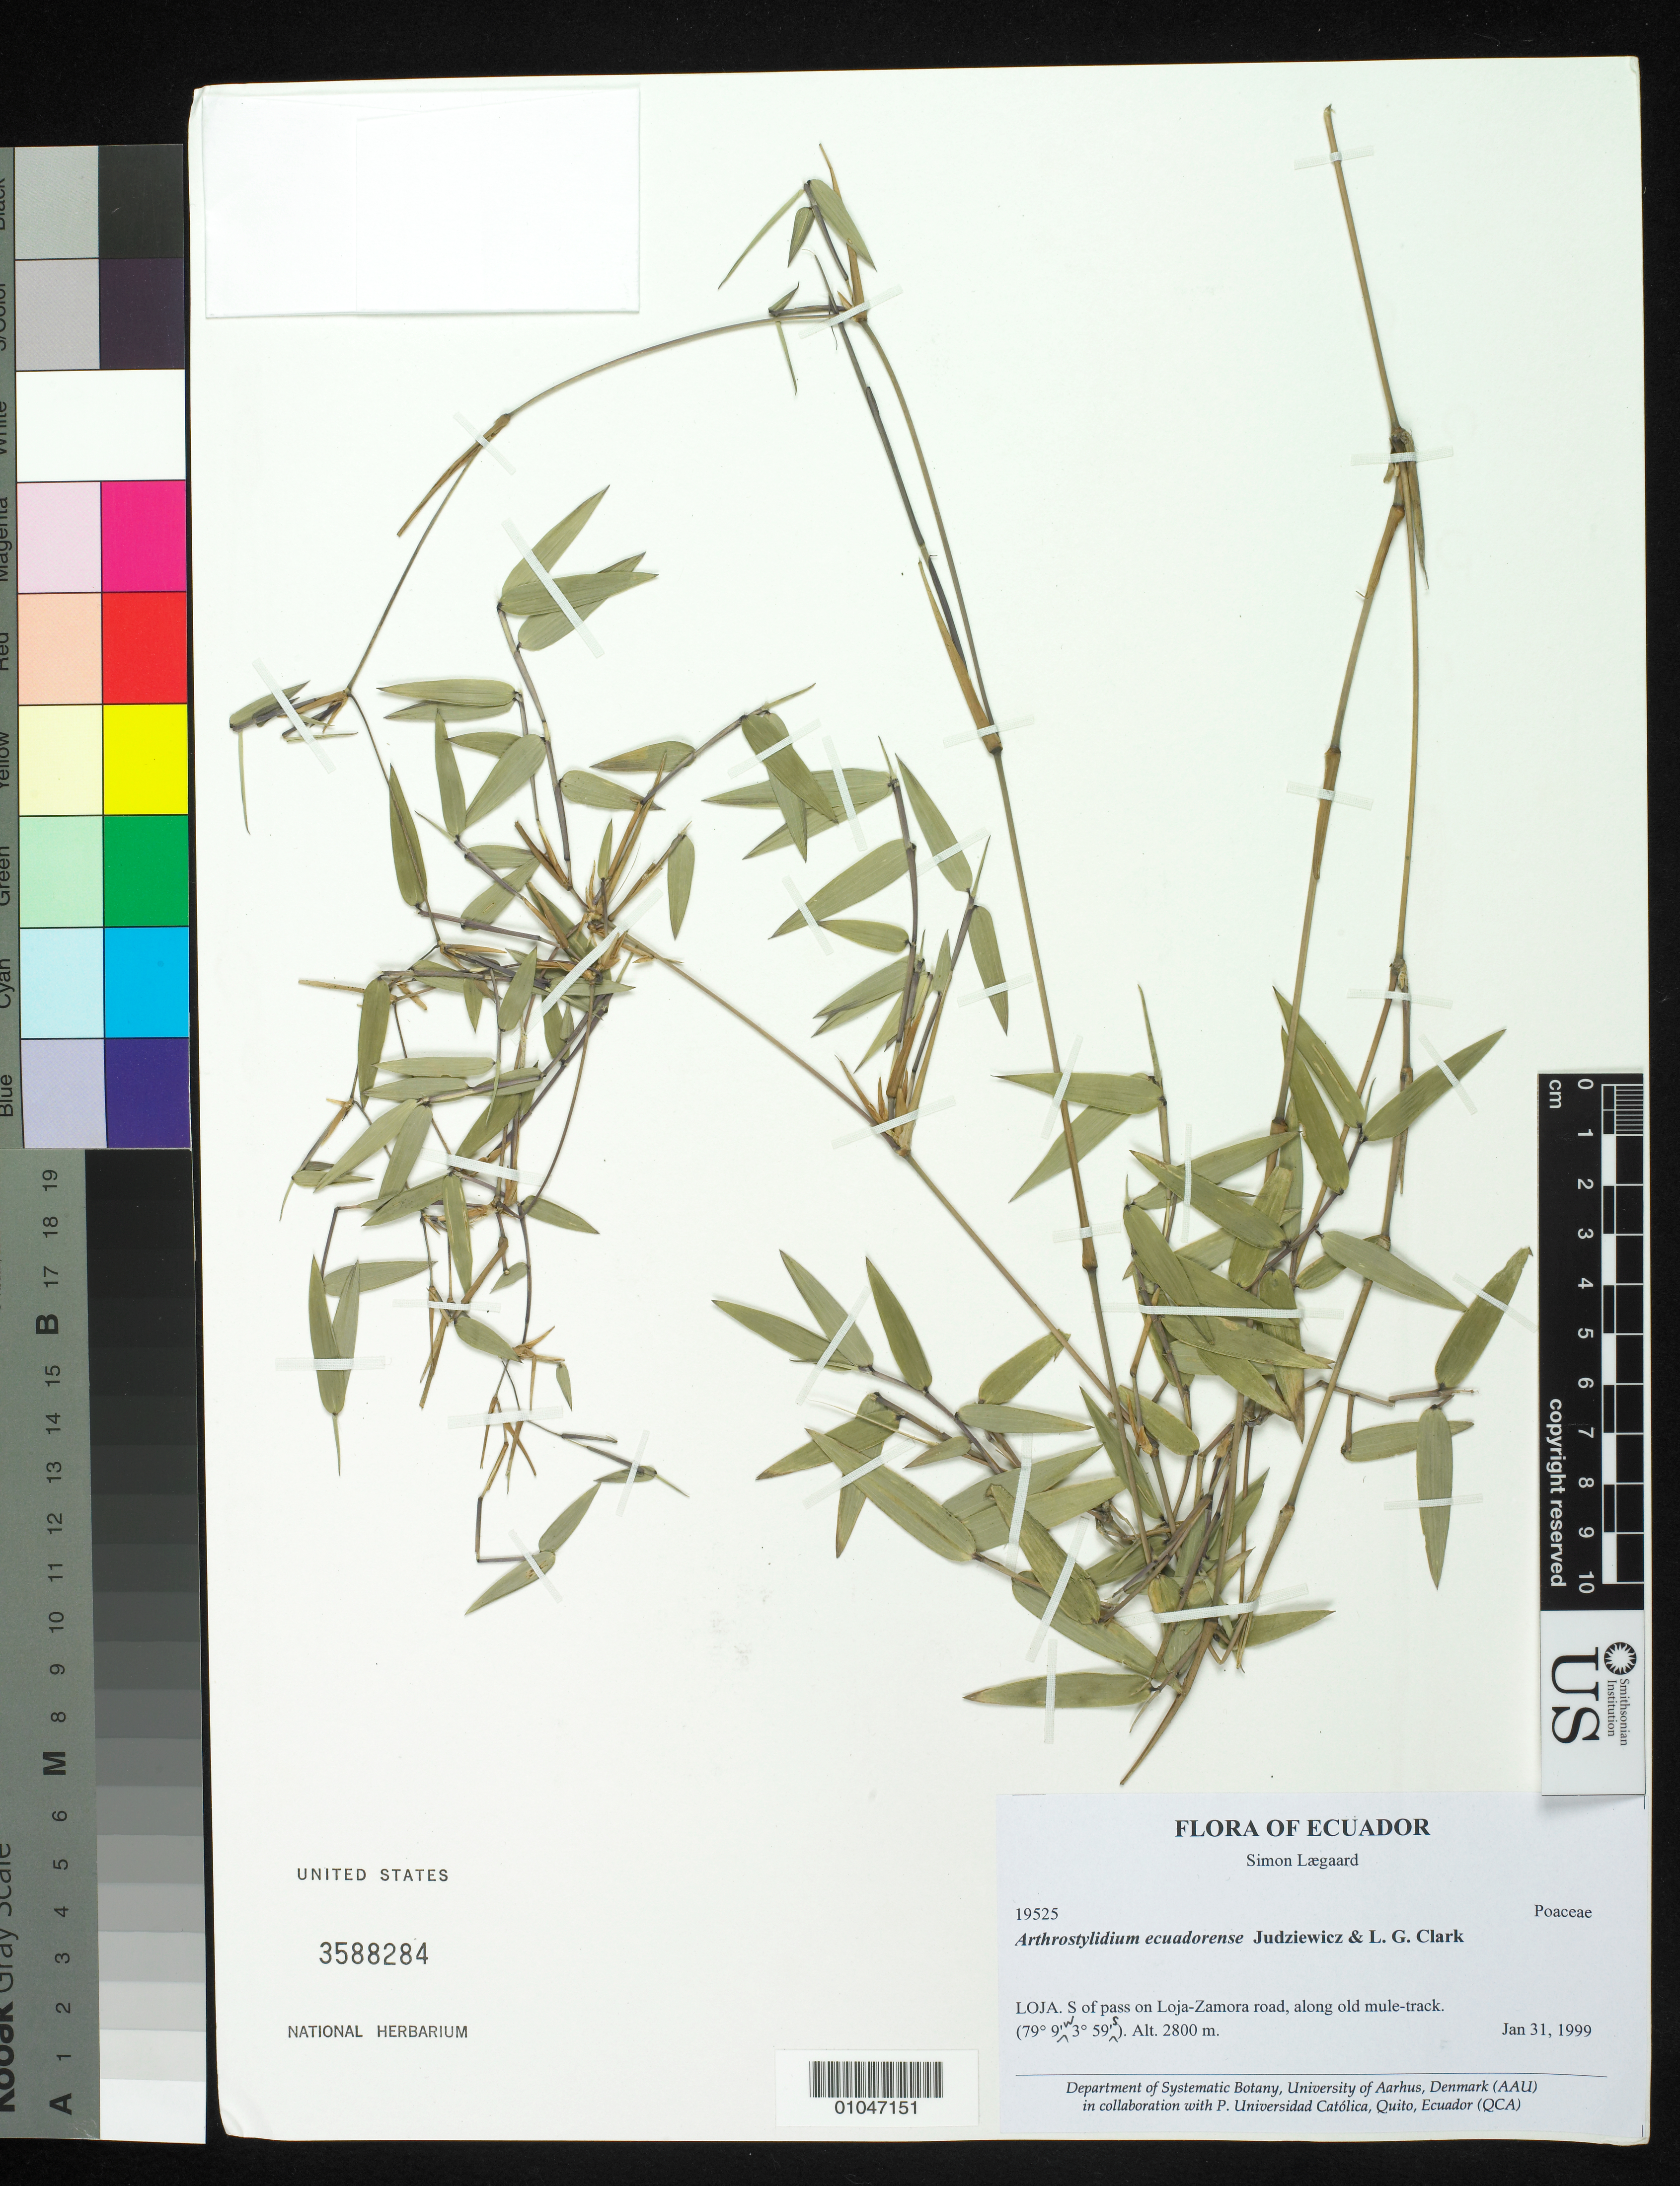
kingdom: Plantae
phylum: Tracheophyta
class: Liliopsida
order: Poales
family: Poaceae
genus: Arthrostylidium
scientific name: Arthrostylidium ecuadorense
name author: Judz. & L.G. Clark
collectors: S. Lægaard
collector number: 19525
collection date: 1999-01-31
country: Ecuador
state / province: Loja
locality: S of pass on Loja-Zaora road, along old mule-track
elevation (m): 2800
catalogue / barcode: US 3588284